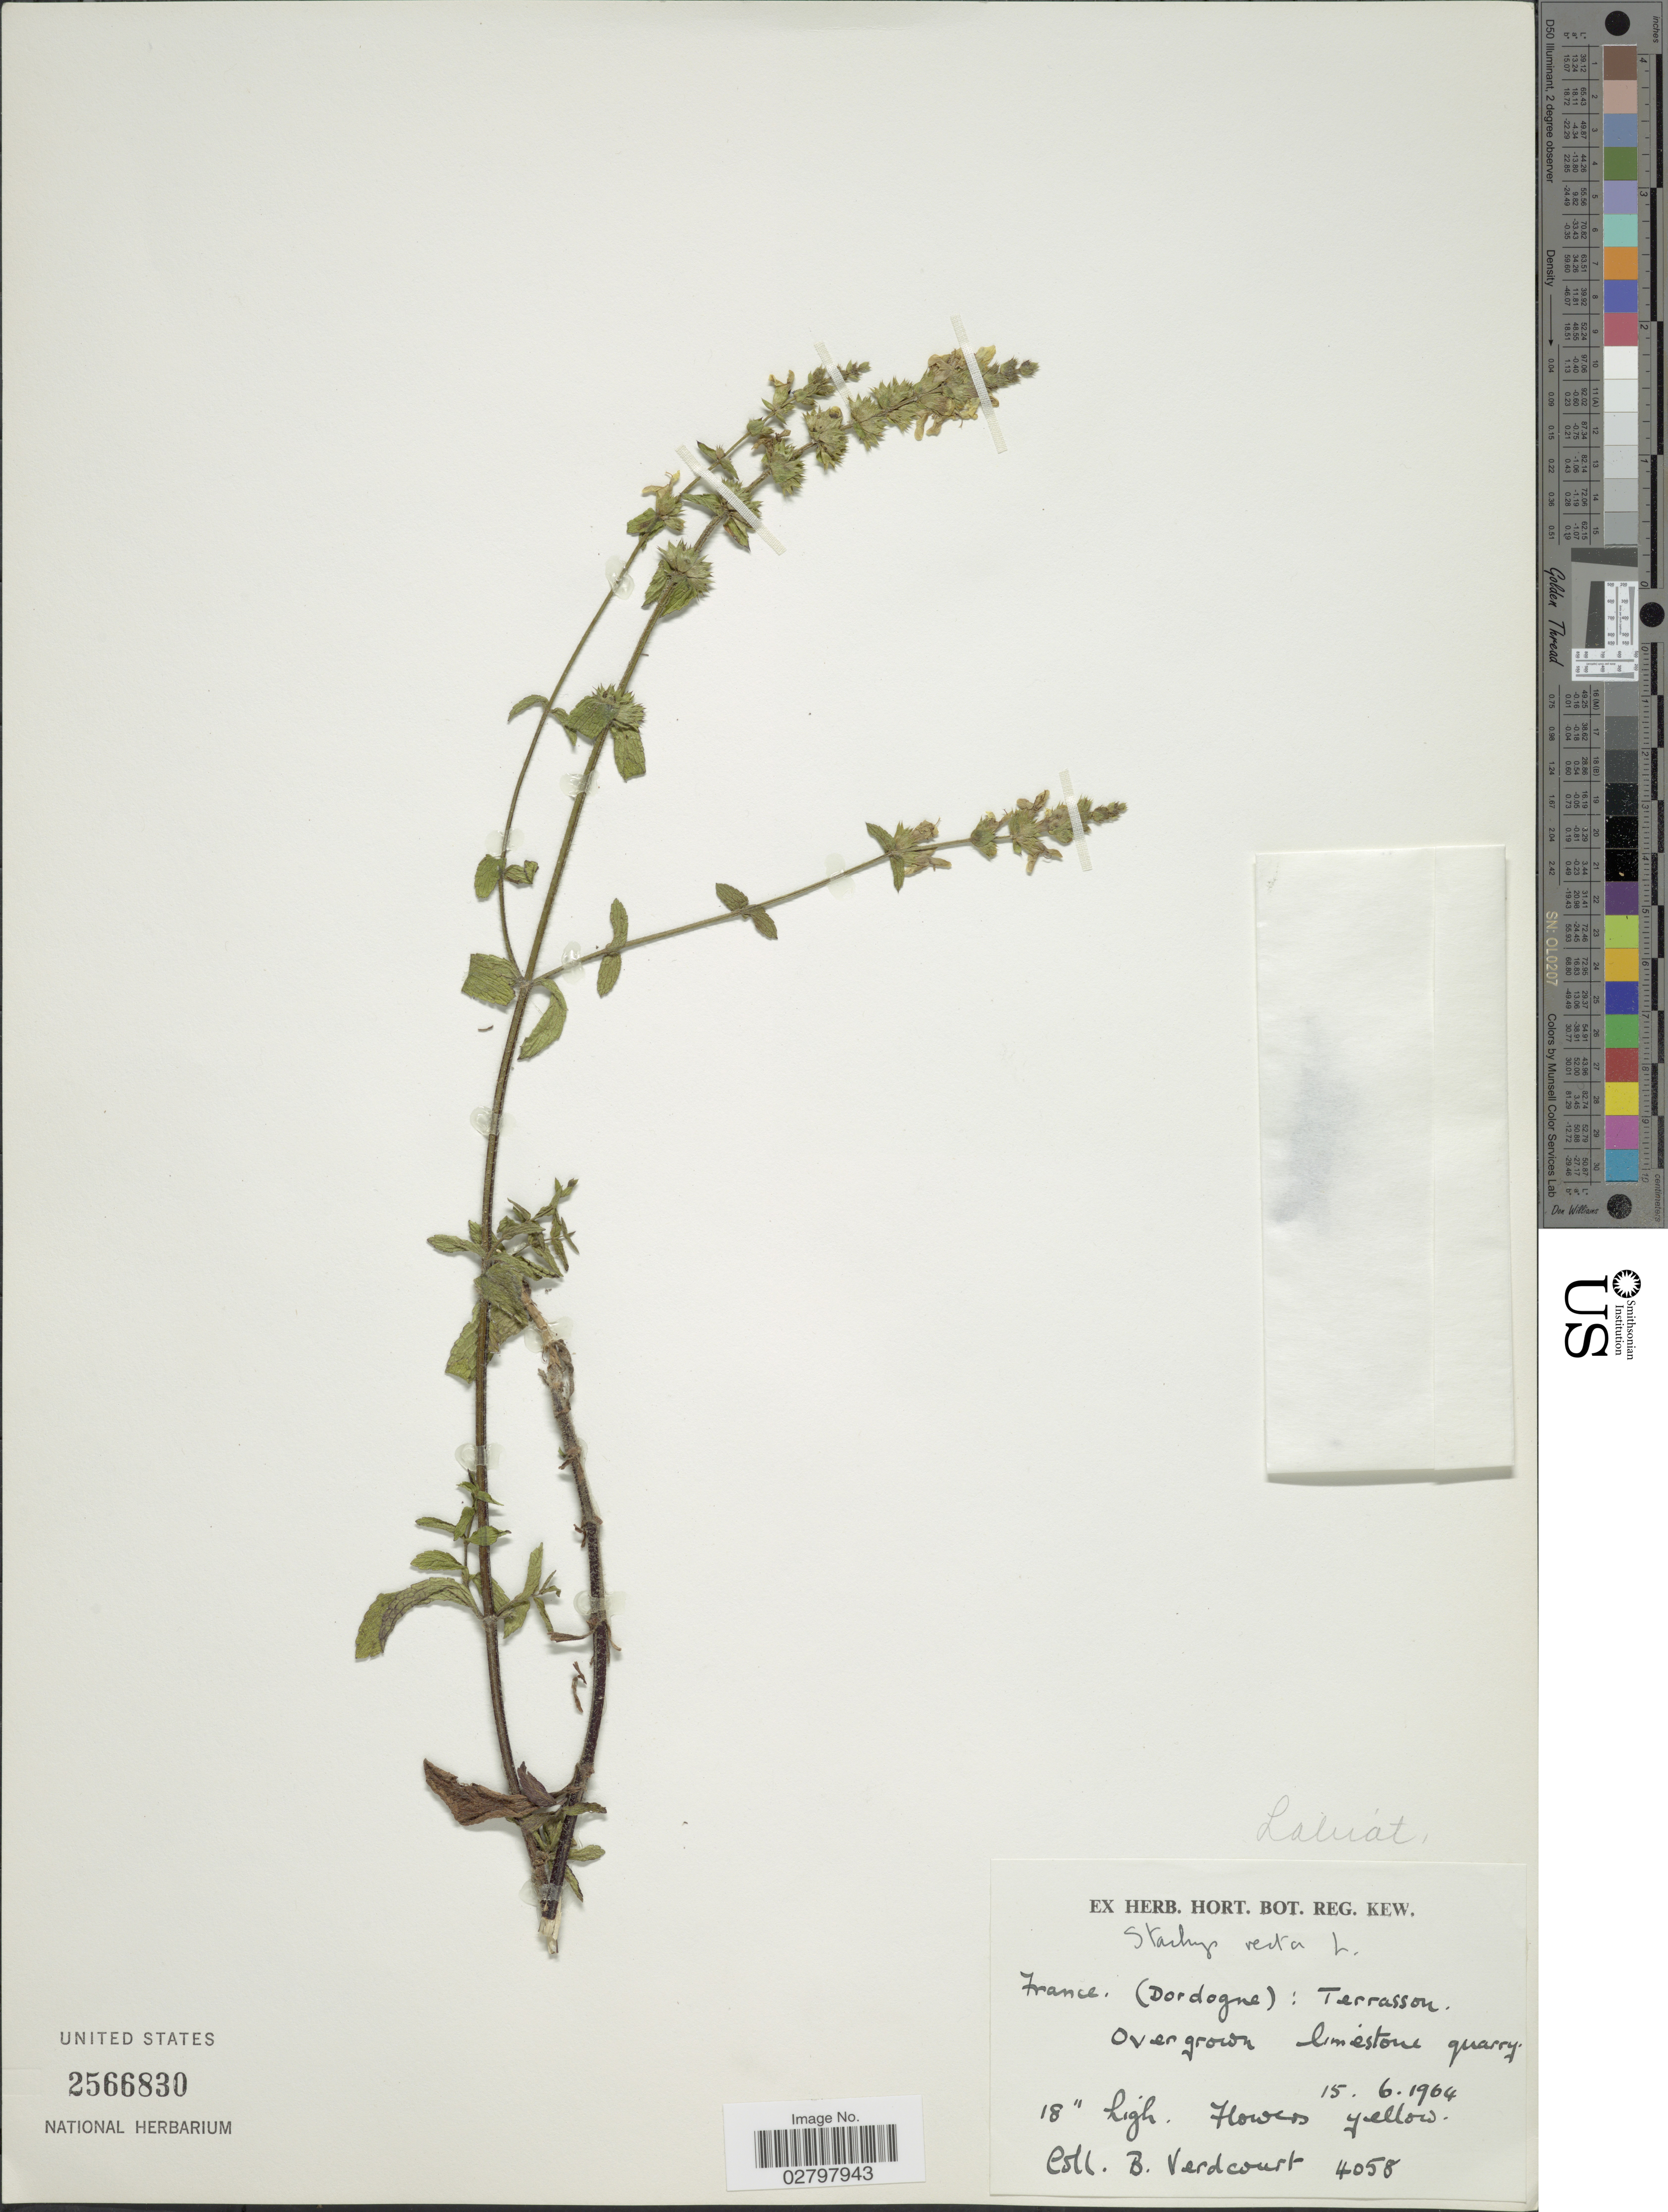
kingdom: Plantae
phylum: Tracheophyta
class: Magnoliopsida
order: Lamiales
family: Lamiaceae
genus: Stachys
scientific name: Stachys recta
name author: L.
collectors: B. Verdcourt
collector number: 4058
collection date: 1964-06-15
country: France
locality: (Dordogne): Terrasson.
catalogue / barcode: US 2566830